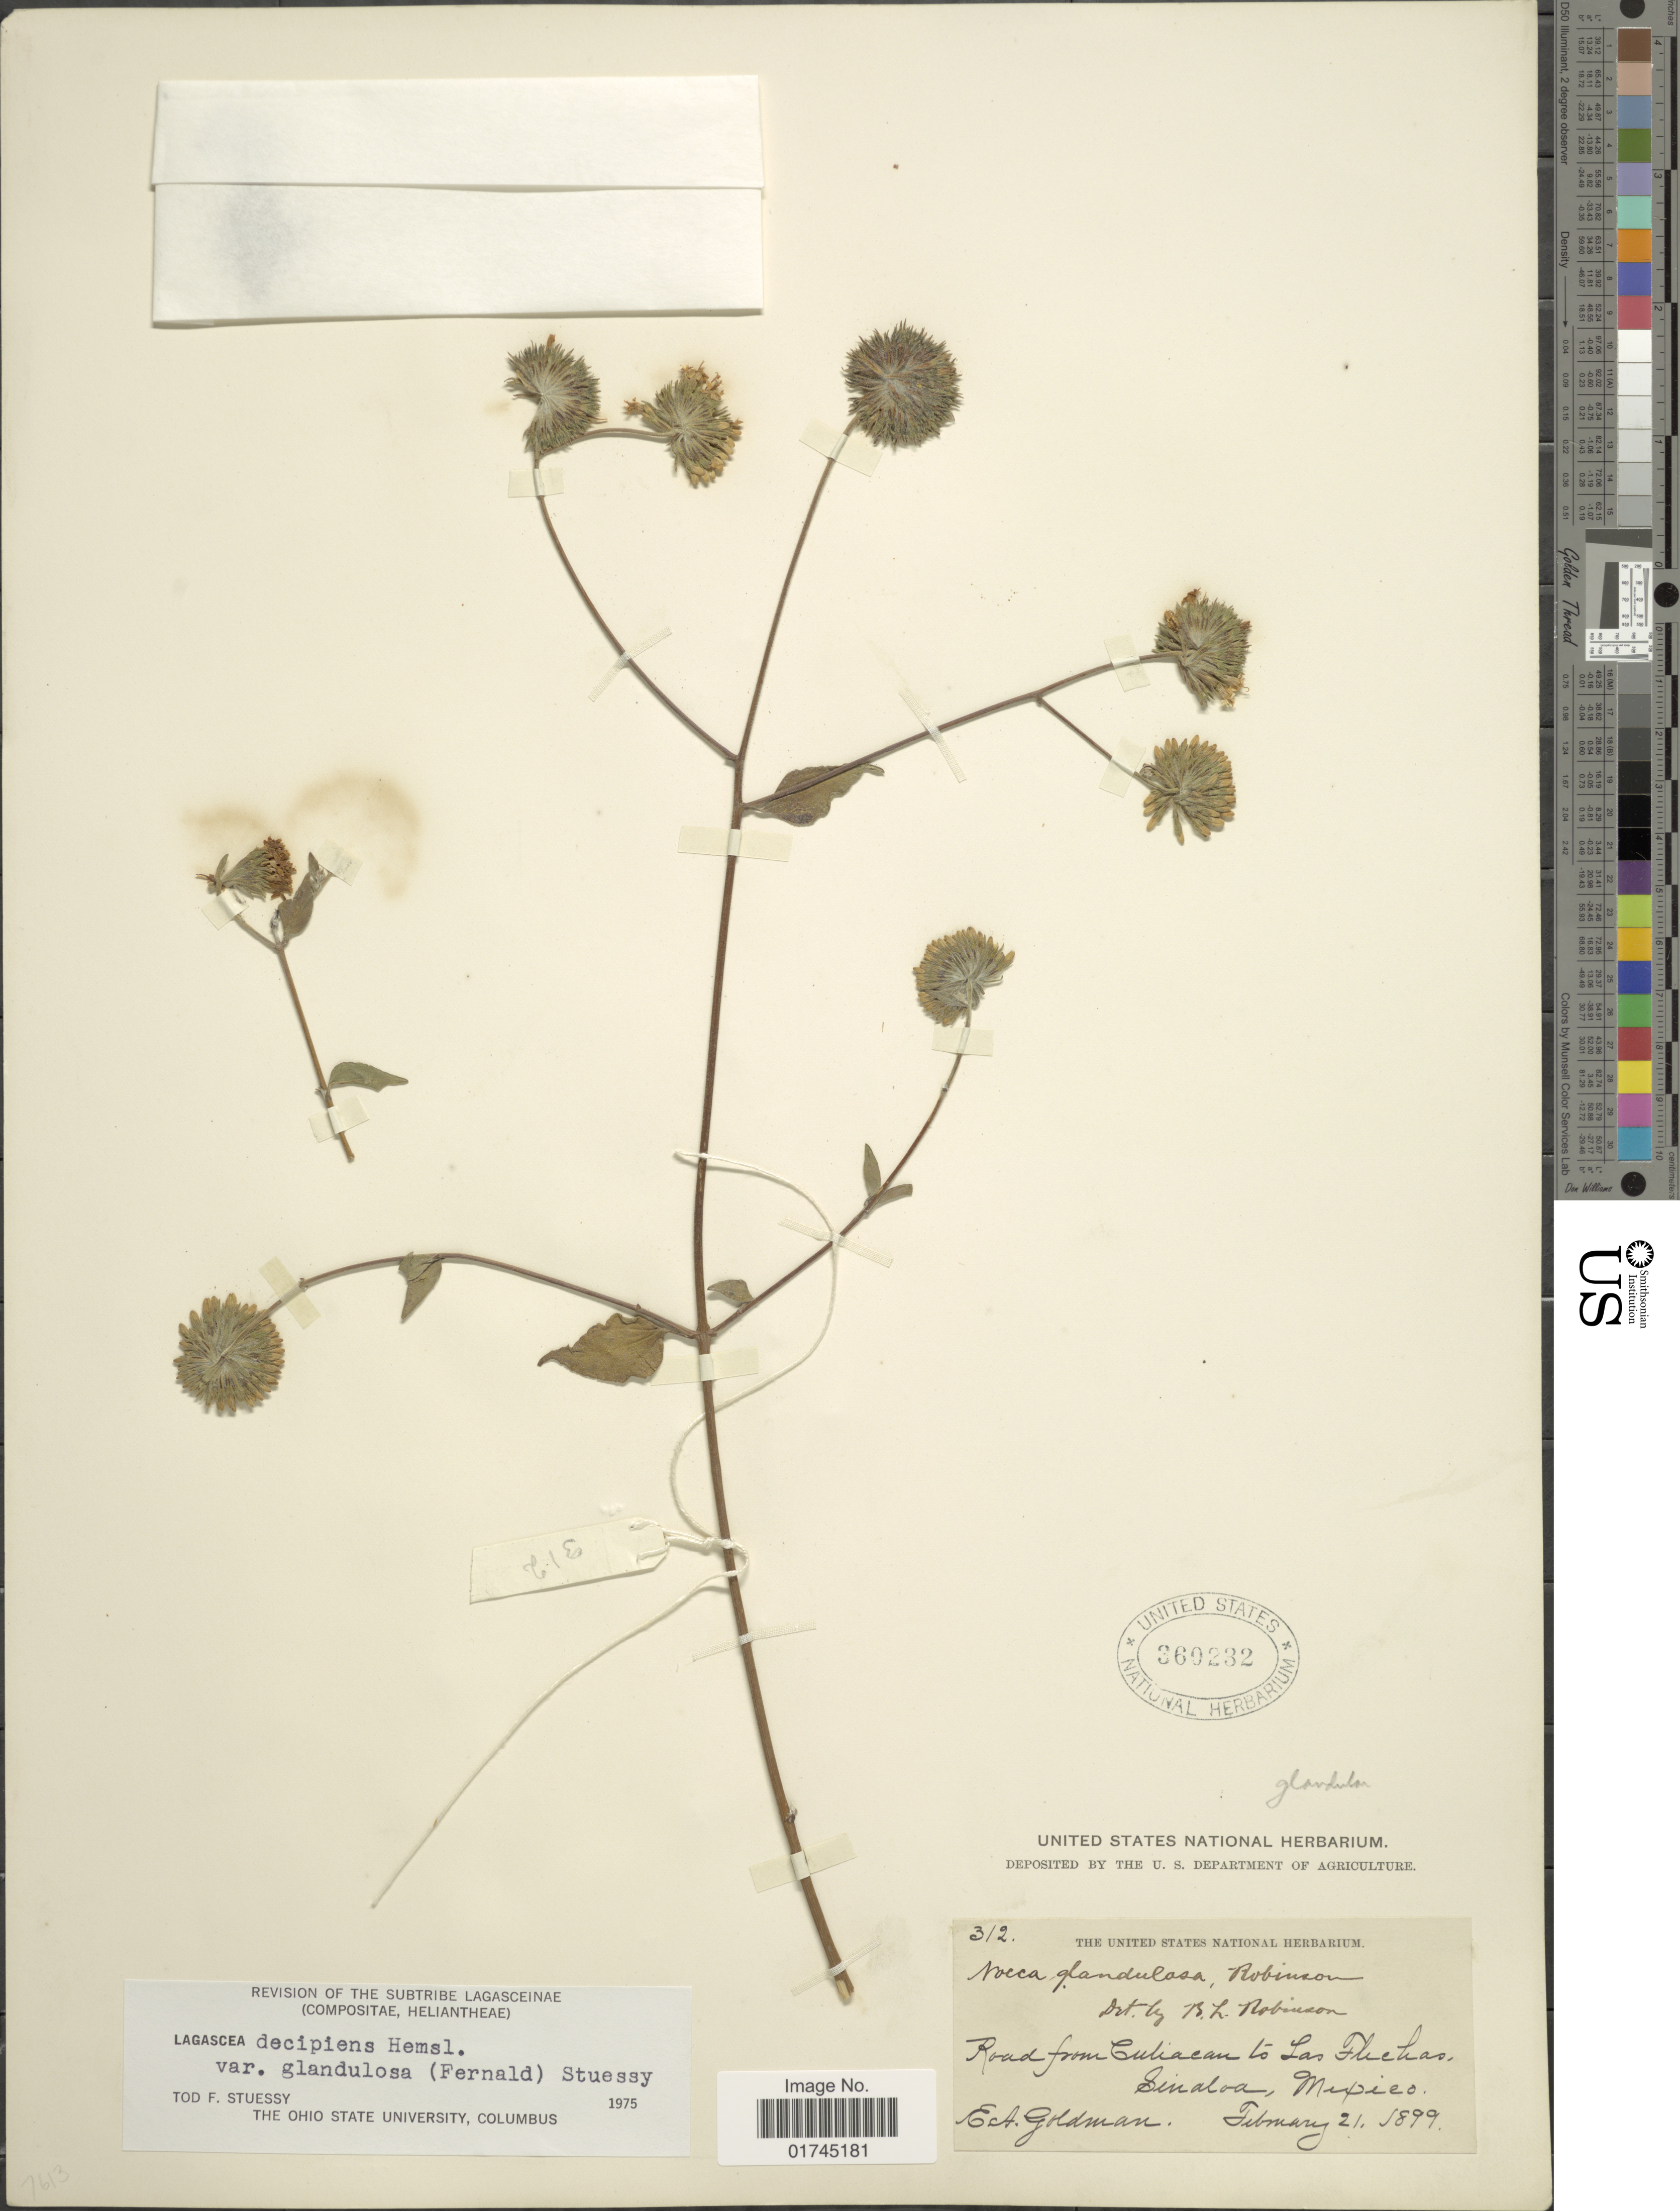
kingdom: Plantae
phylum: Tracheophyta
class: Magnoliopsida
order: Asterales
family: Asteraceae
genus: Lagascea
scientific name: Lagascea decipiens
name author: Hemsl.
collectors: E. A. Goldman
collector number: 312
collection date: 1899-02-21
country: Mexico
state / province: Sinaloa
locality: Road from Culiacan to Las Flechas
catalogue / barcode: US 360232